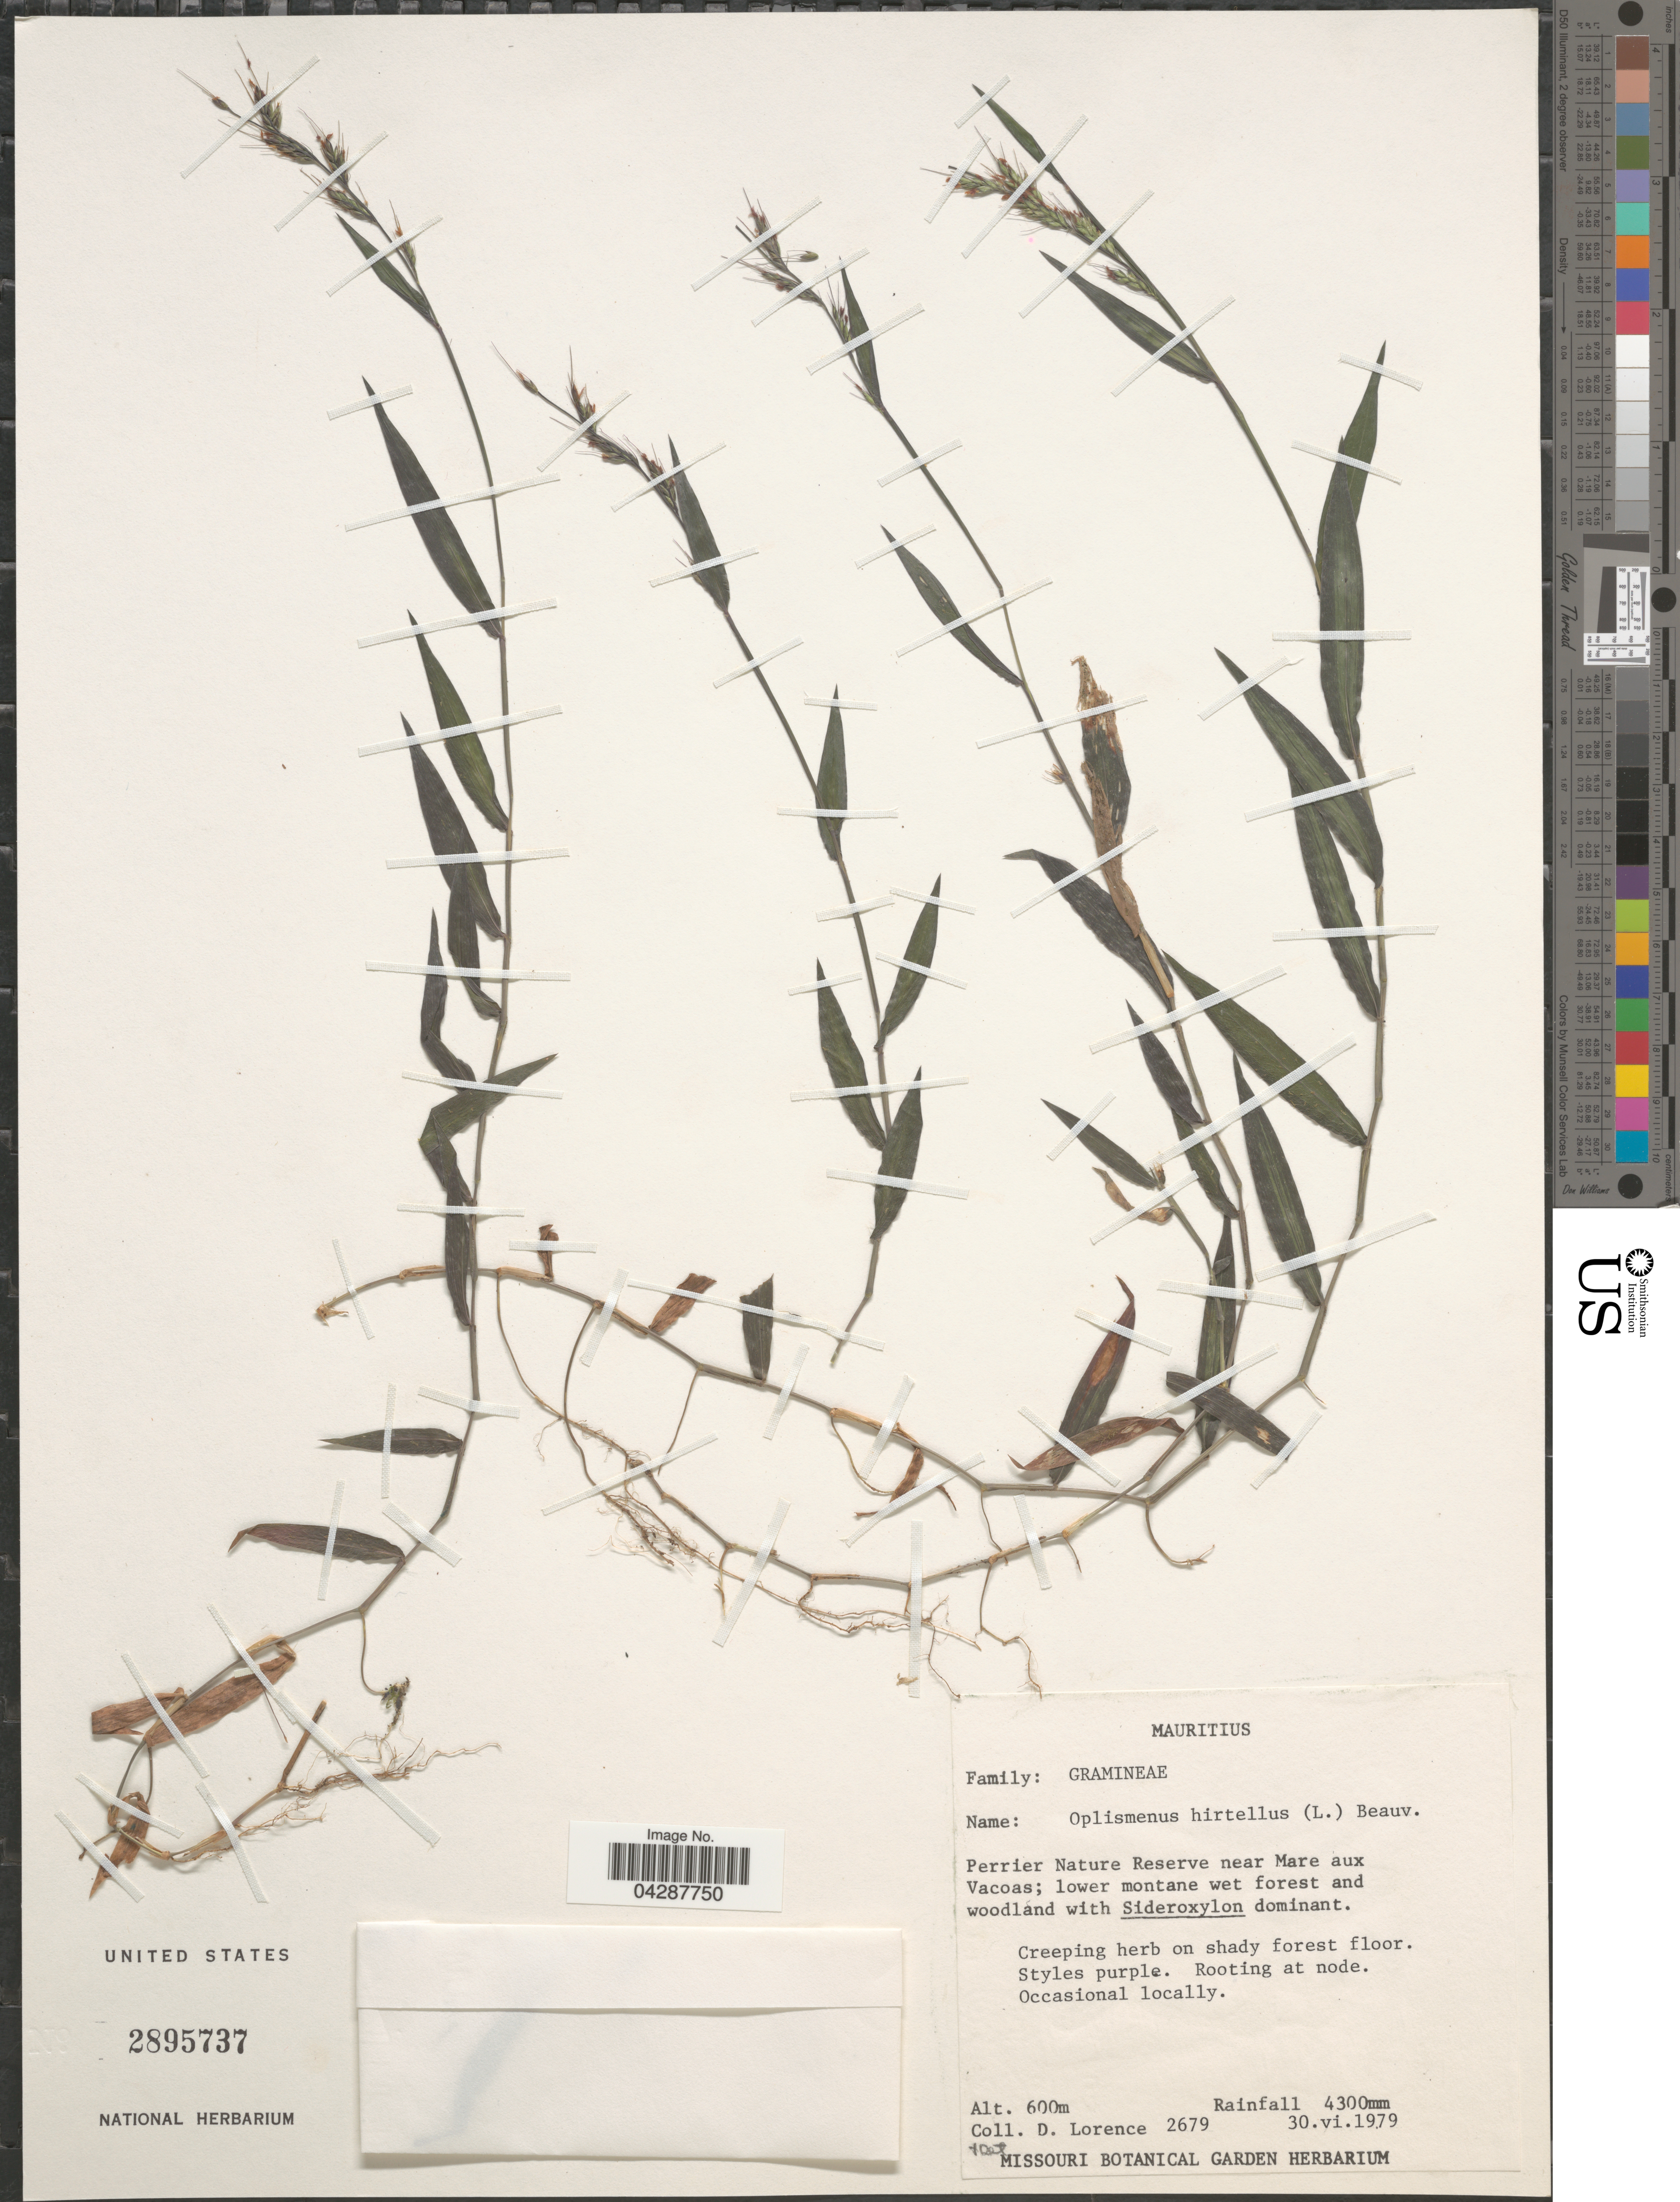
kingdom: Plantae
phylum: Tracheophyta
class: Liliopsida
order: Poales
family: Poaceae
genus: Oplismenus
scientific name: Oplismenus hirtellus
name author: (L.) P. Beauv.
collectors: D. Lorence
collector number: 2679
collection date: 1979-06-30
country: Mauritius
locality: Perrier Nature Reserve near Mare aux Vacoas.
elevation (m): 600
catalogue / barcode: US 2895737